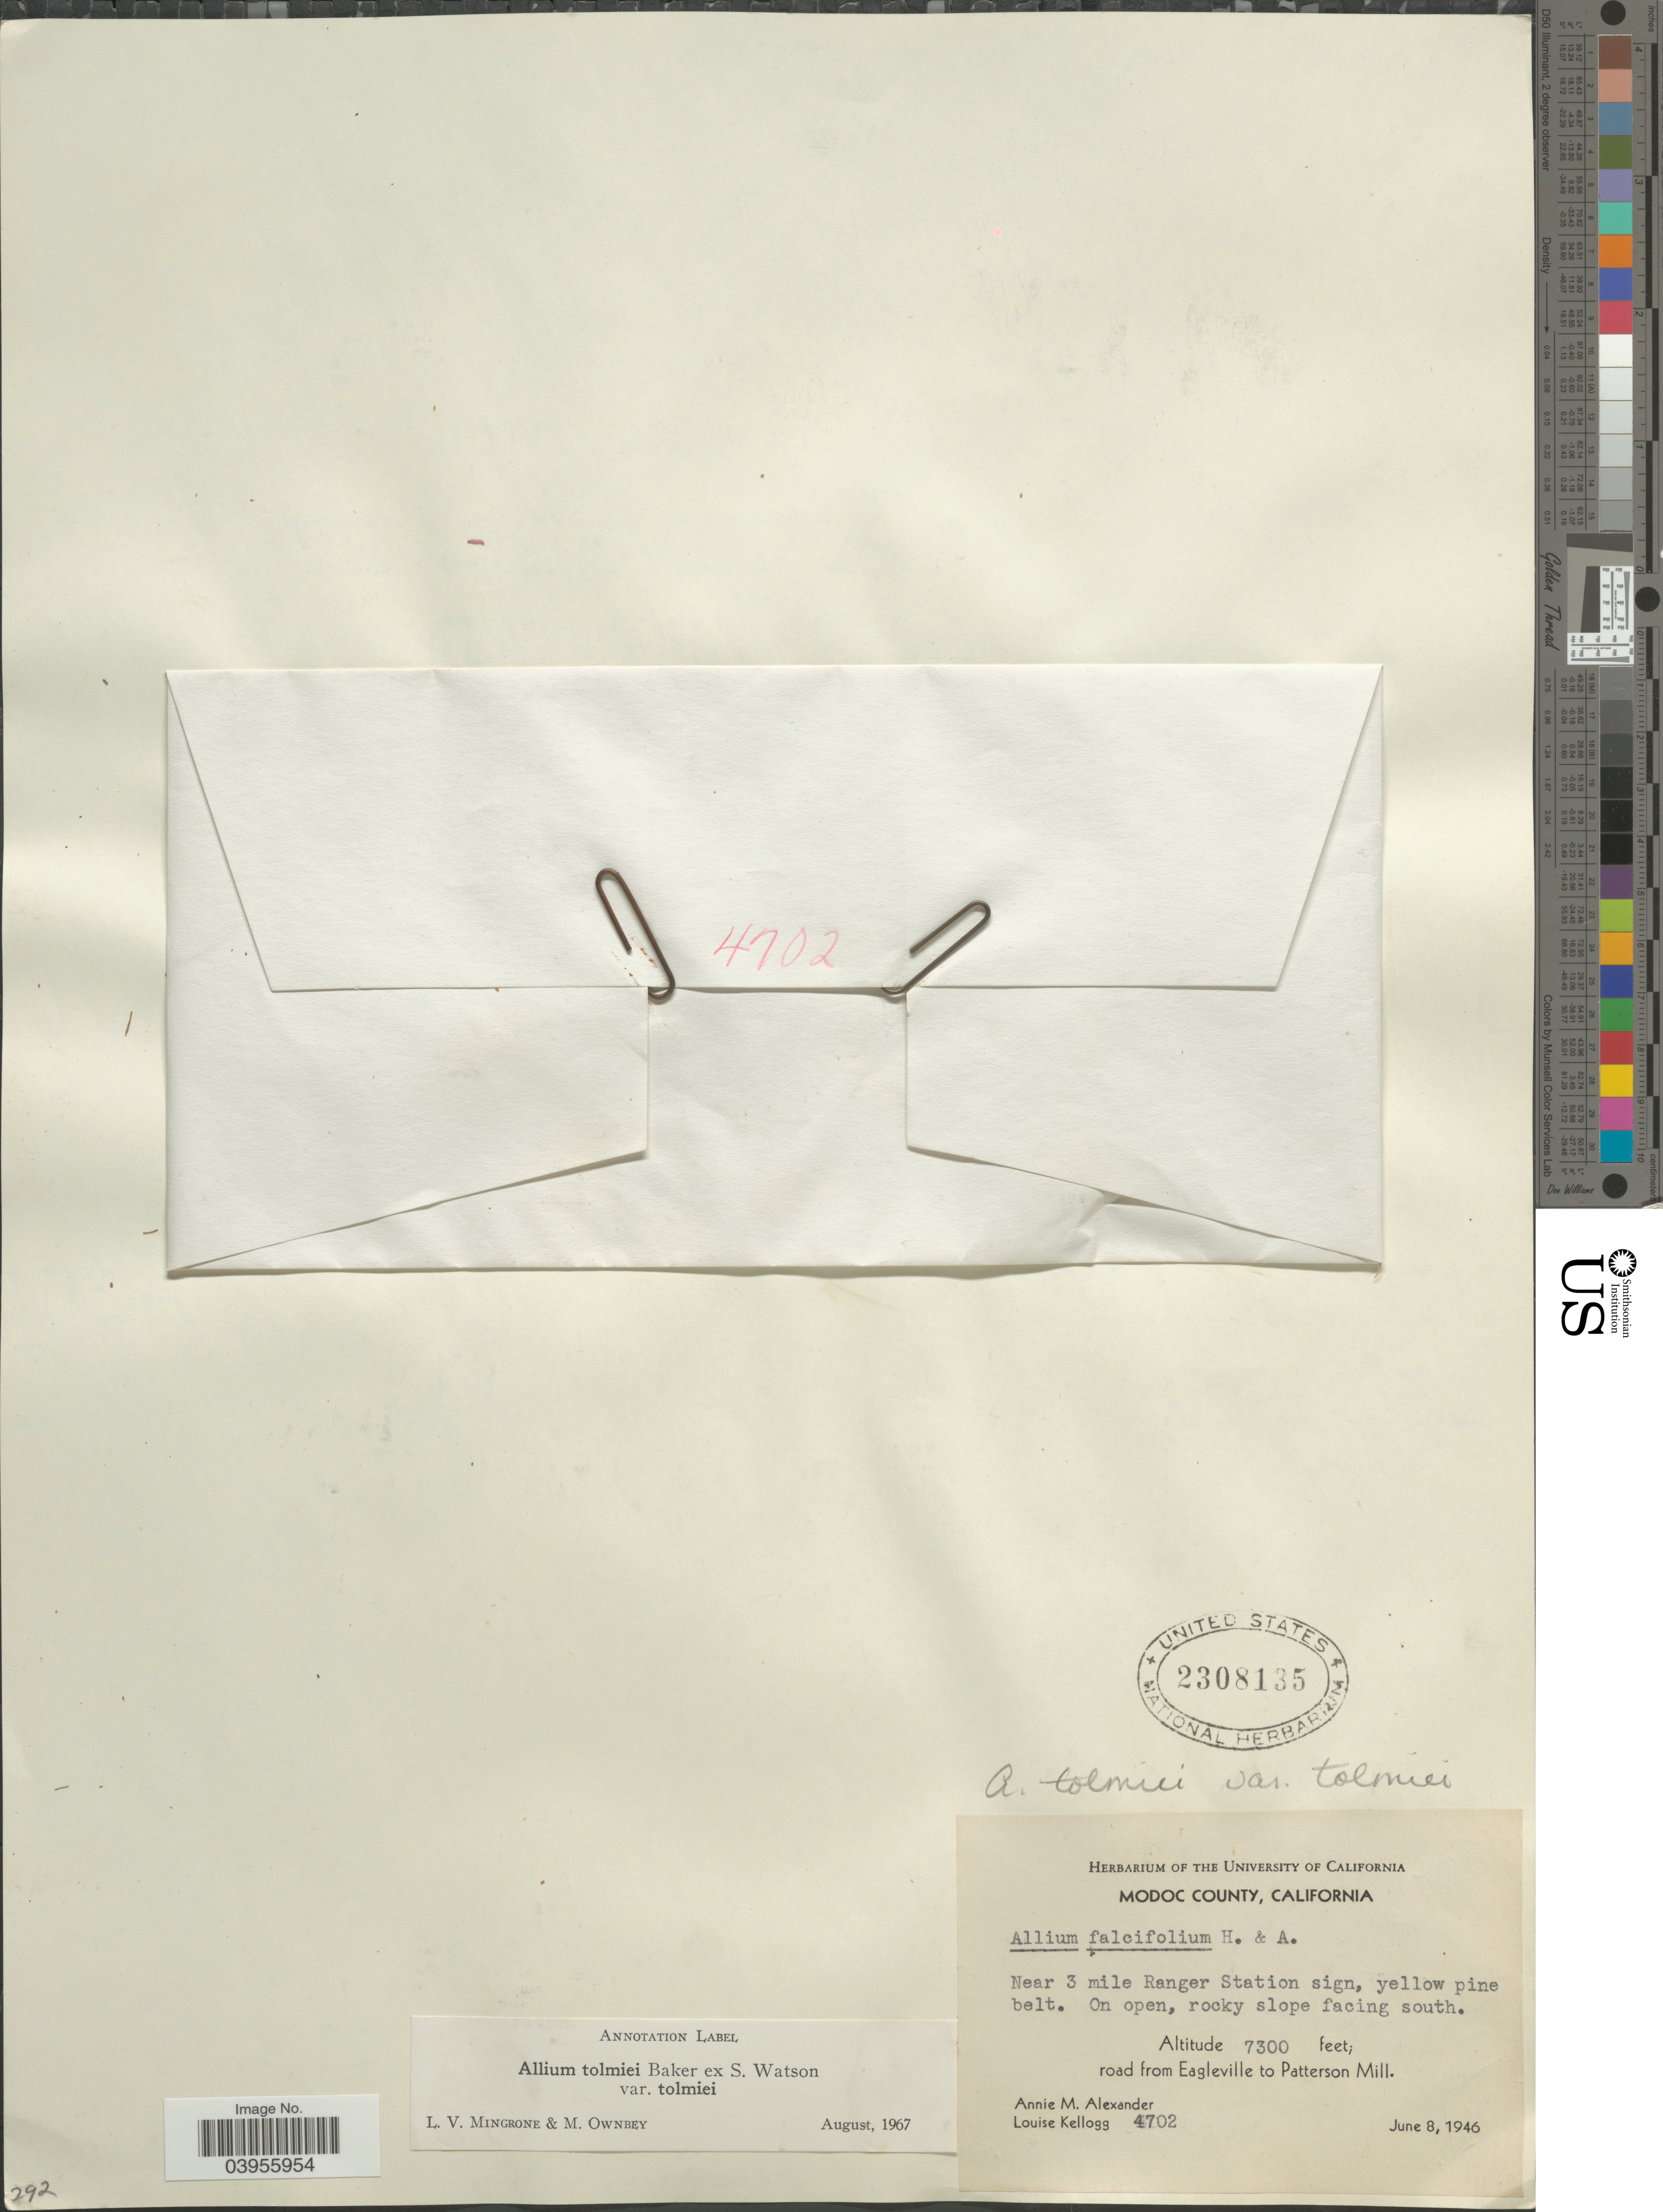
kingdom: Plantae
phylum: Tracheophyta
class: Liliopsida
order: Asparagales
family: Amaryllidaceae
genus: Allium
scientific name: Allium falcifolium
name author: Hook. & Arn.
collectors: A. M. Alexander & L. Kellogg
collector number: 4702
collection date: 1946-06-08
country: United States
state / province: California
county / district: Modoc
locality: Modoc County. Near 3 mile Ranger Station sign. On open, rocky slope facing south. Road from Eagleville to Patterson Mill.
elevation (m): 2225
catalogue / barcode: US 2308135